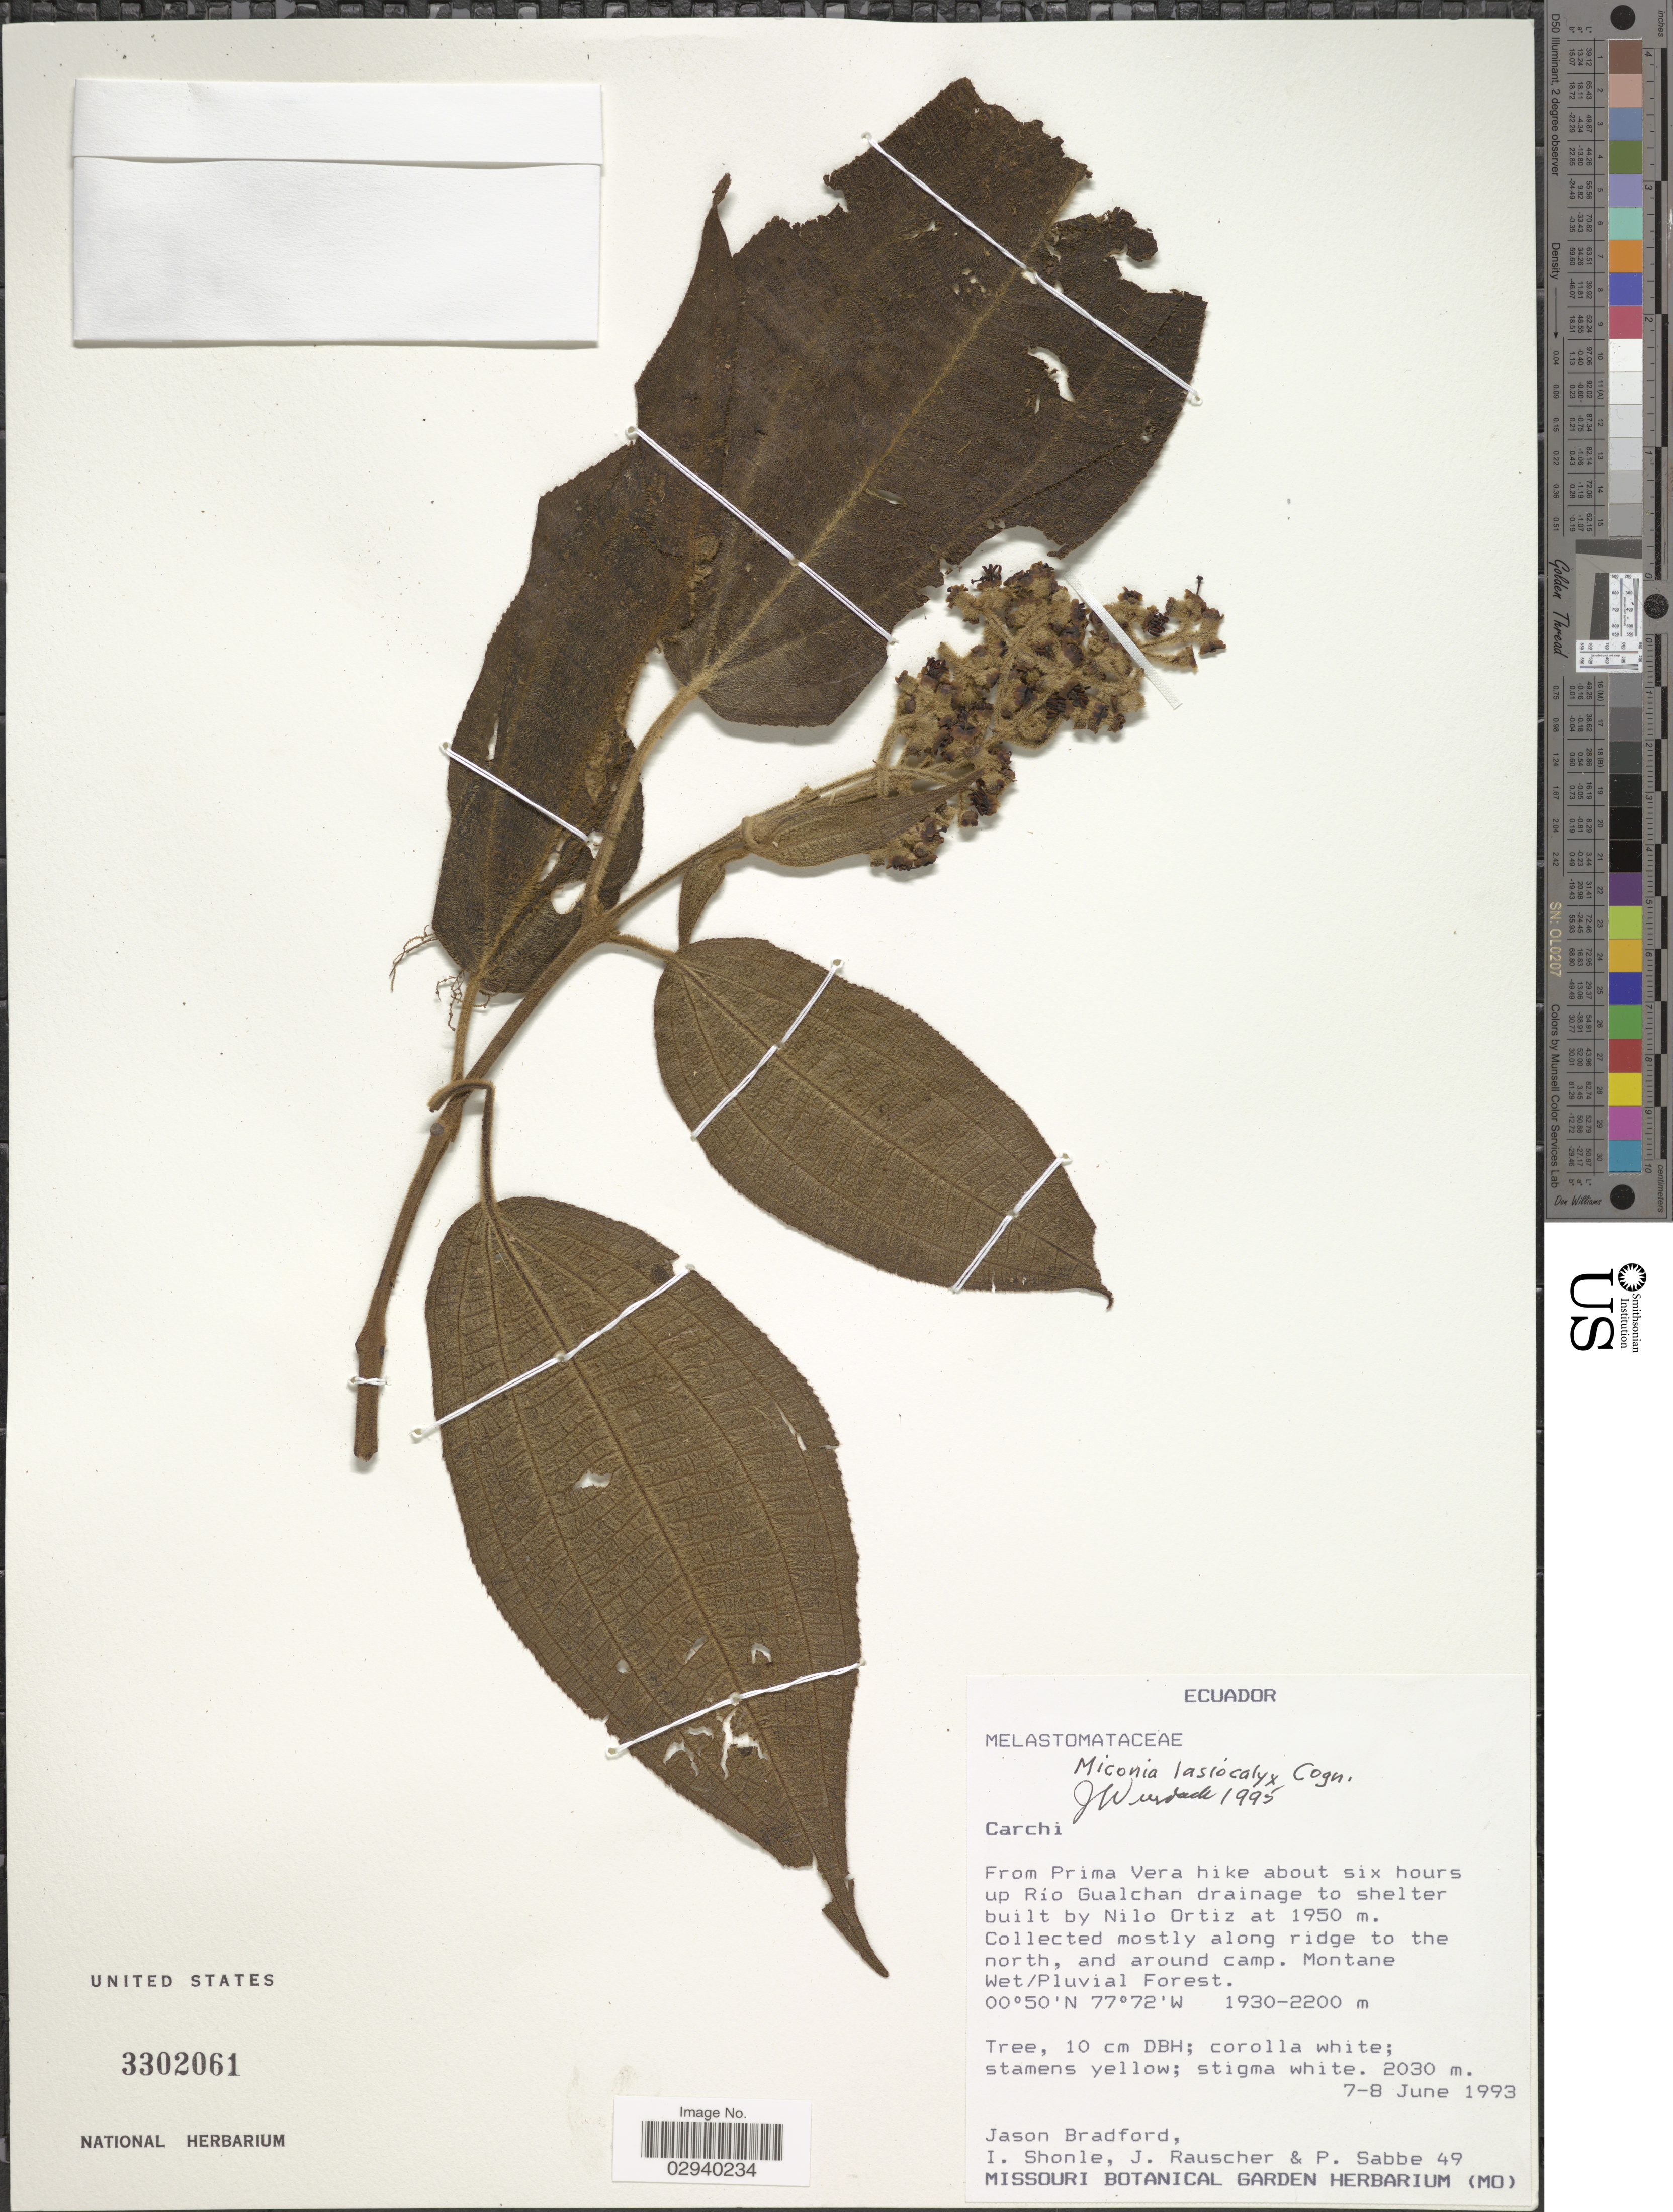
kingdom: Plantae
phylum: Tracheophyta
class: Magnoliopsida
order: Myrtales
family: Melastomataceae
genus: Miconia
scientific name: Miconia lasiocalyx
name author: Cogn.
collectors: J. C. Bradford, I. Shonle, J. Rauscher & P. Sabbe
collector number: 49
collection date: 1993-06-07/1993-06-08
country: Ecuador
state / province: Carchi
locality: From Prima Vera hike about six hours up río Gualchan drainage to shelter built by Nilo Ortiz.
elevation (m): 1950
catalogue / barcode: US 3302061